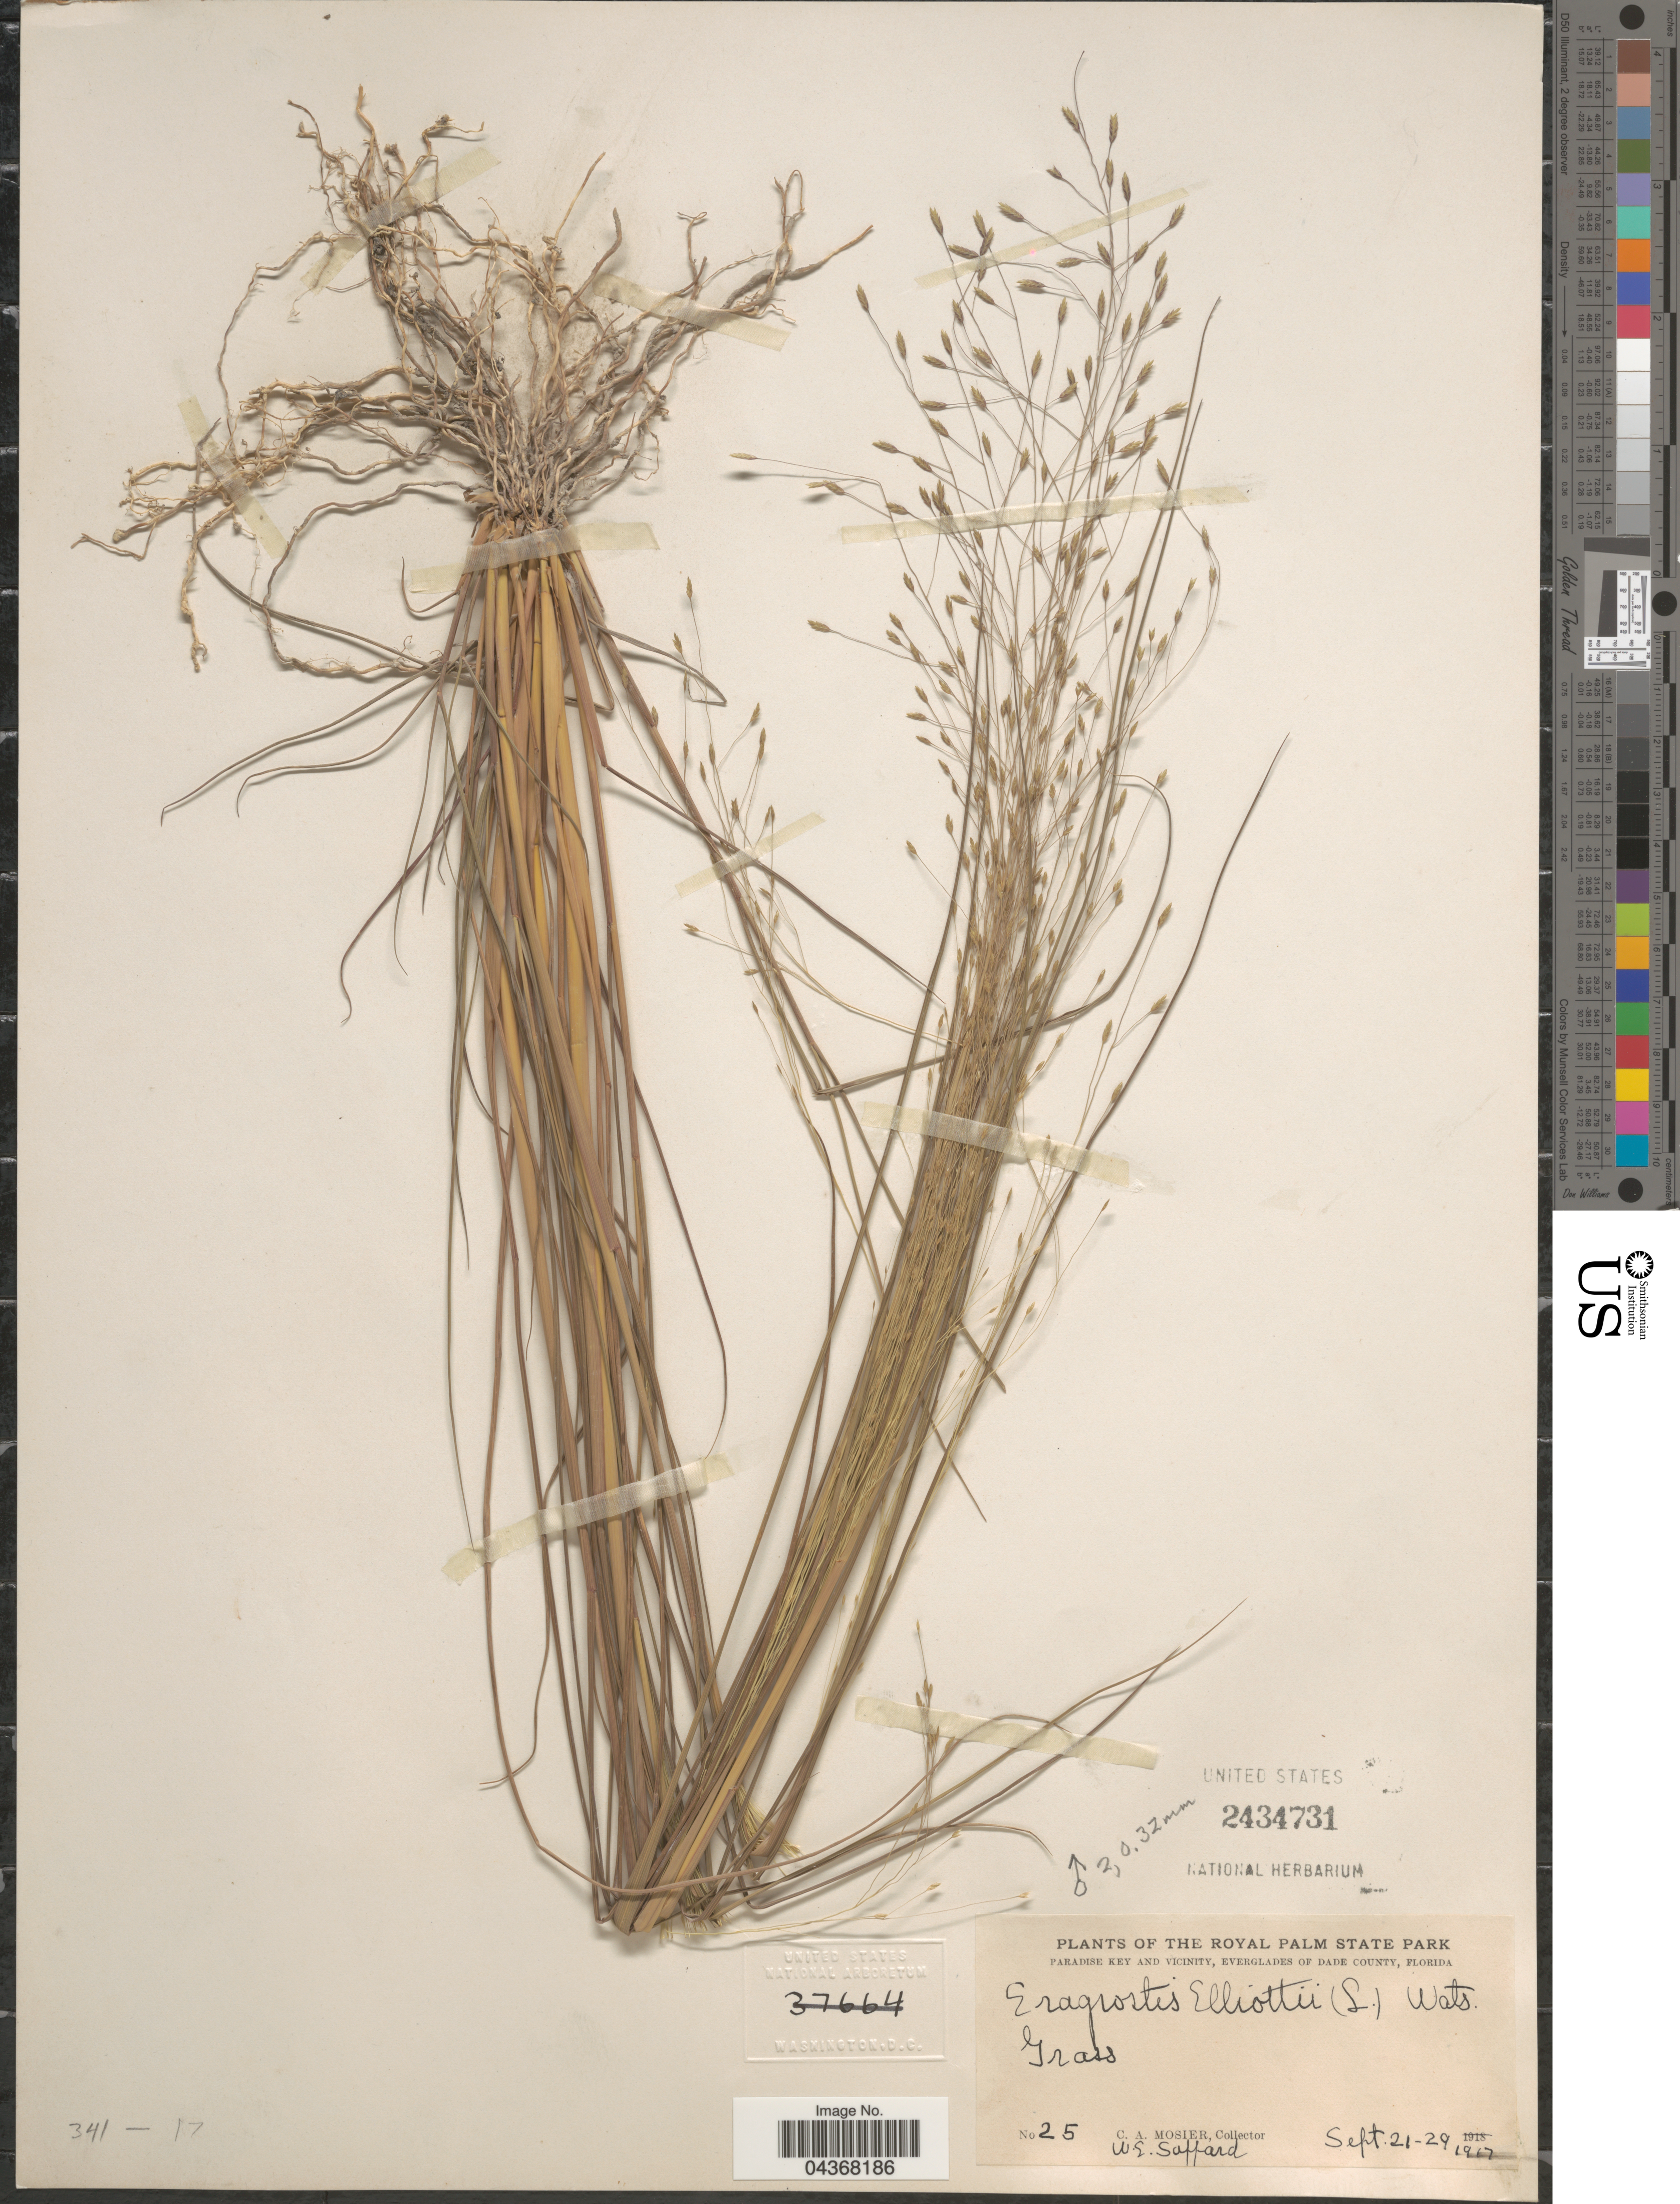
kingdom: Plantae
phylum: Tracheophyta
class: Liliopsida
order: Poales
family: Poaceae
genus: Eragrostis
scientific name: Eragrostis elliottii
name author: S. Watson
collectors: C. A. Mosier & W. Saffard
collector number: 25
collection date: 1917-09-21/1917-09-29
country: United States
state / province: Florida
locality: The Royal Palm State Park. Paradise Key and vicinity, Everglades of Dade County.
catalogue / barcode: US 2434731